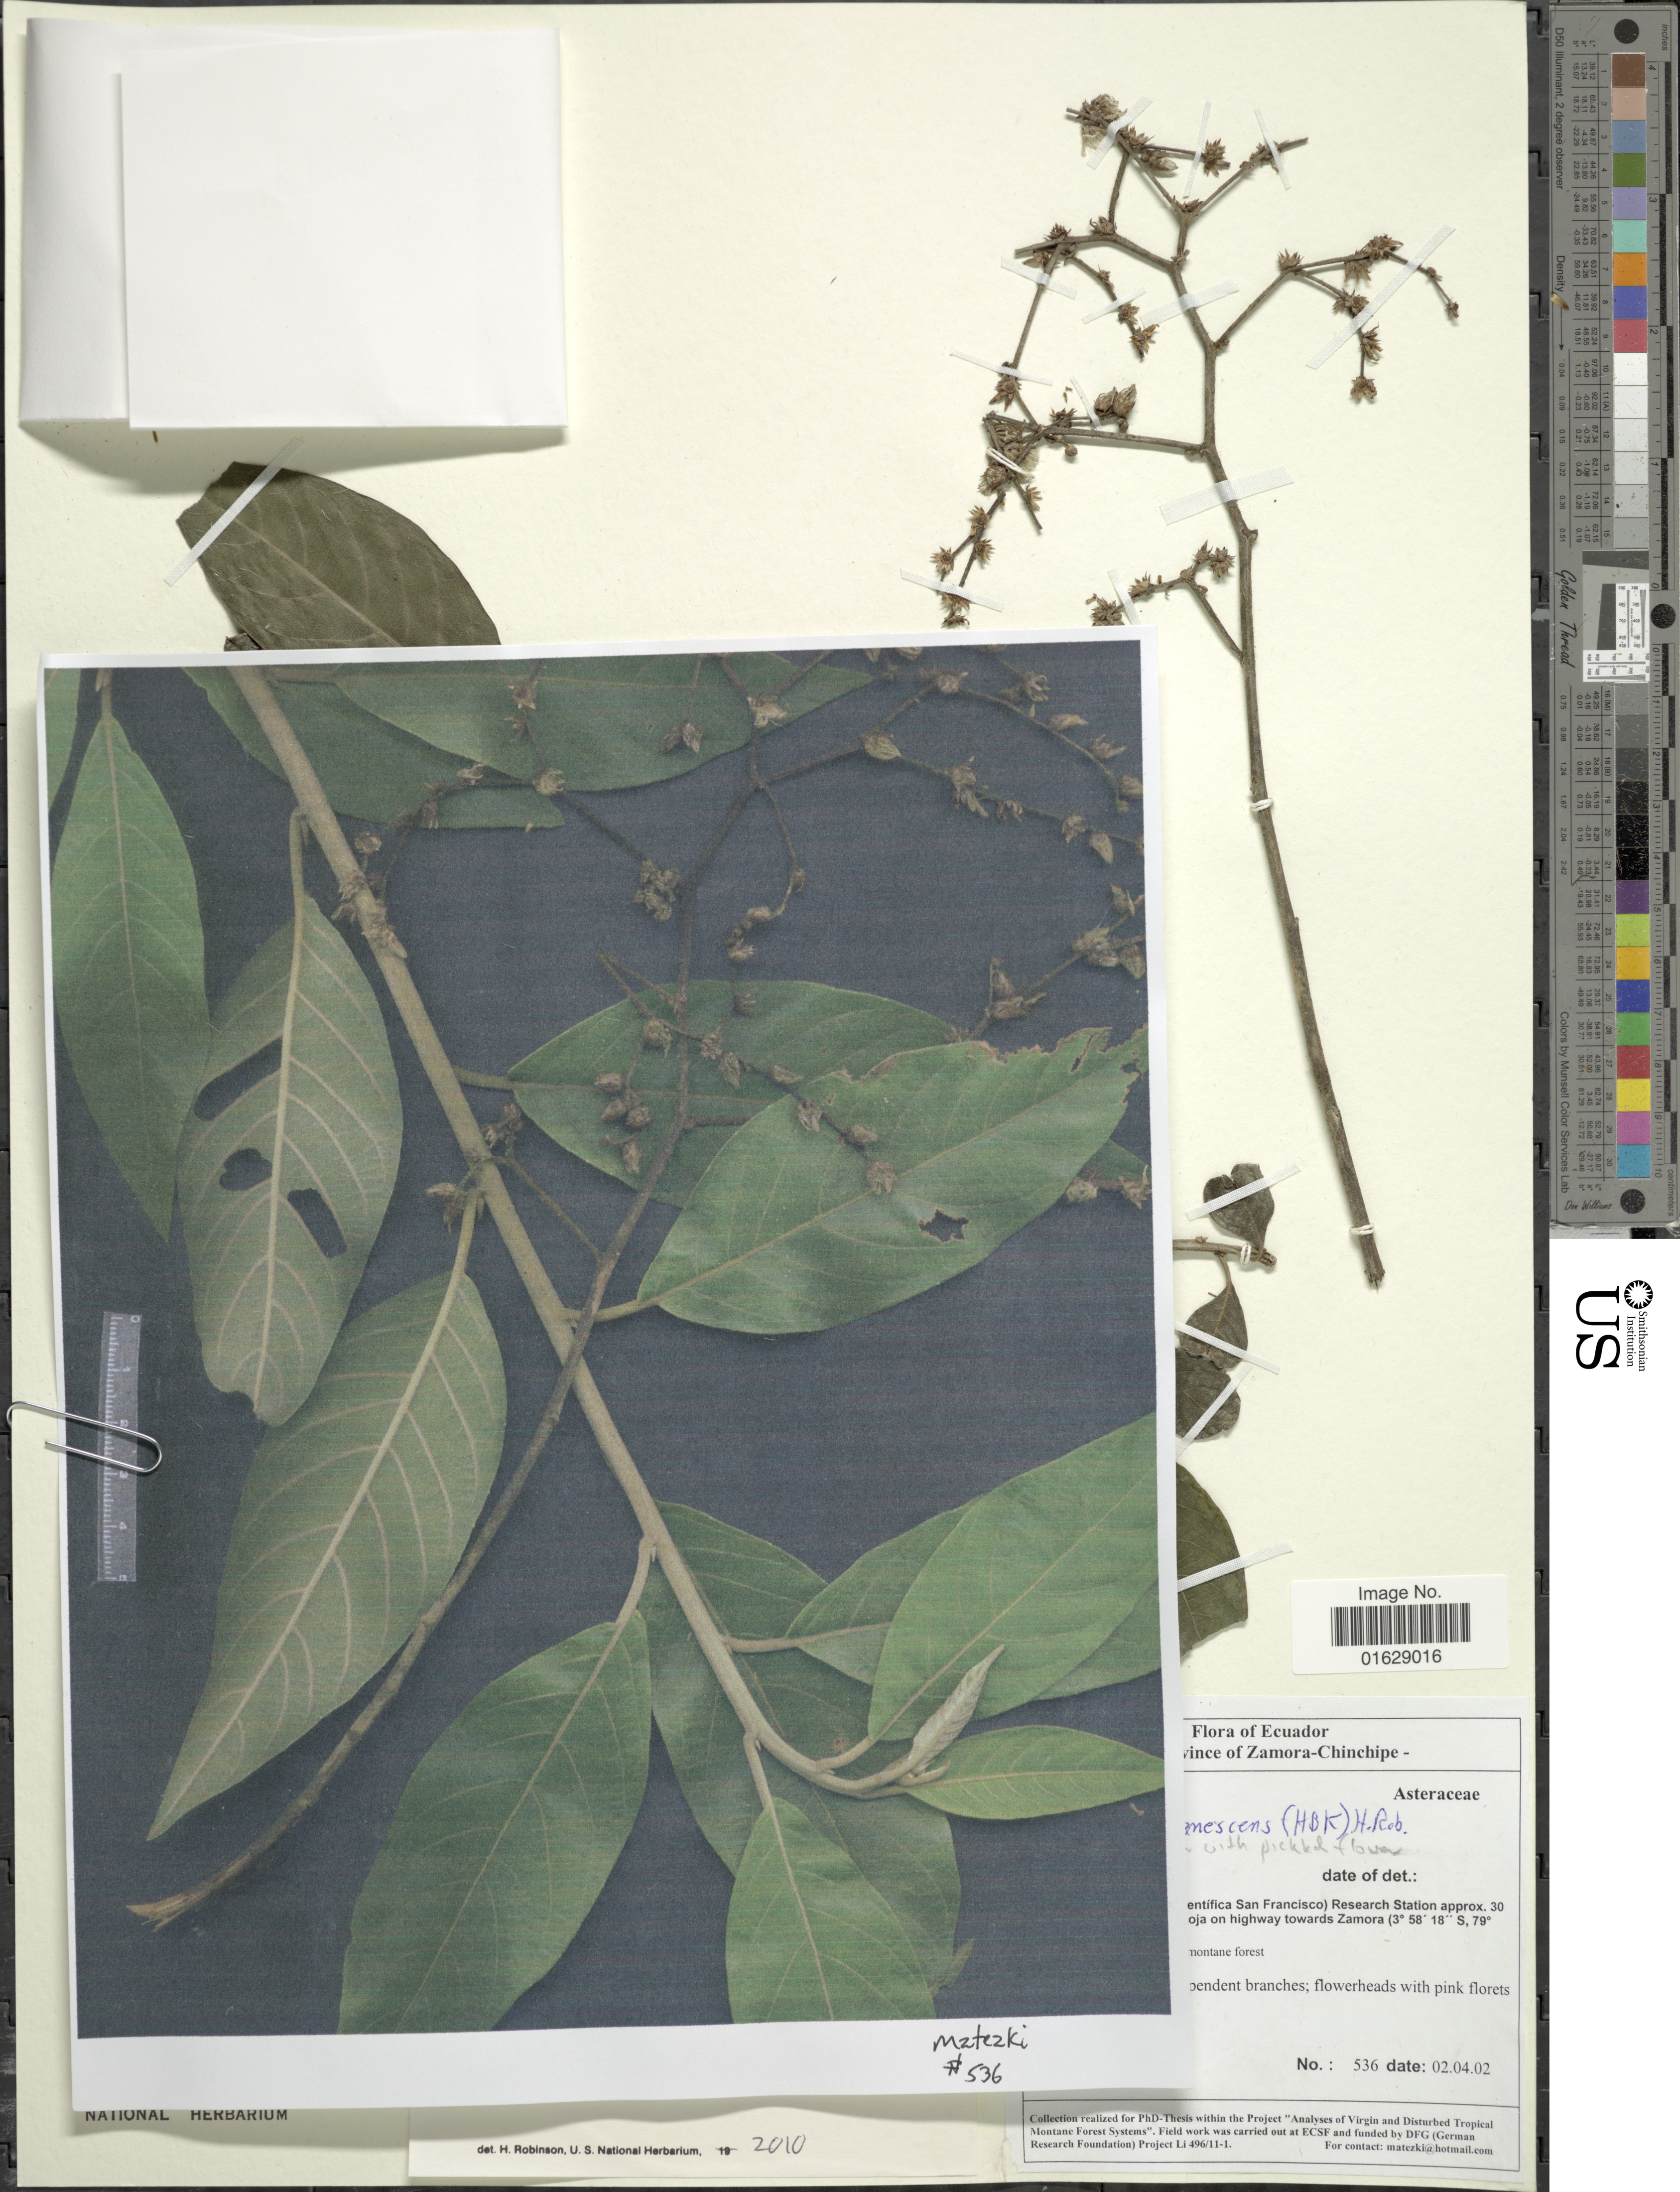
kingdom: Plantae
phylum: Tracheophyta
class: Magnoliopsida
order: Asterales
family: Asteraceae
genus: Lepidaploa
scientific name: Lepidaploa lehmannii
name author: (Hieron.) H. Rob.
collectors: S. Matezki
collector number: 536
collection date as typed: Transcribed d/m/y: 2/4/2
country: Ecuador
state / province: Zamora-Chinchipe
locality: [illegible text]entifica San Francisco) Research Station approx. 30[illegible text] oja on highway towards Zamora.